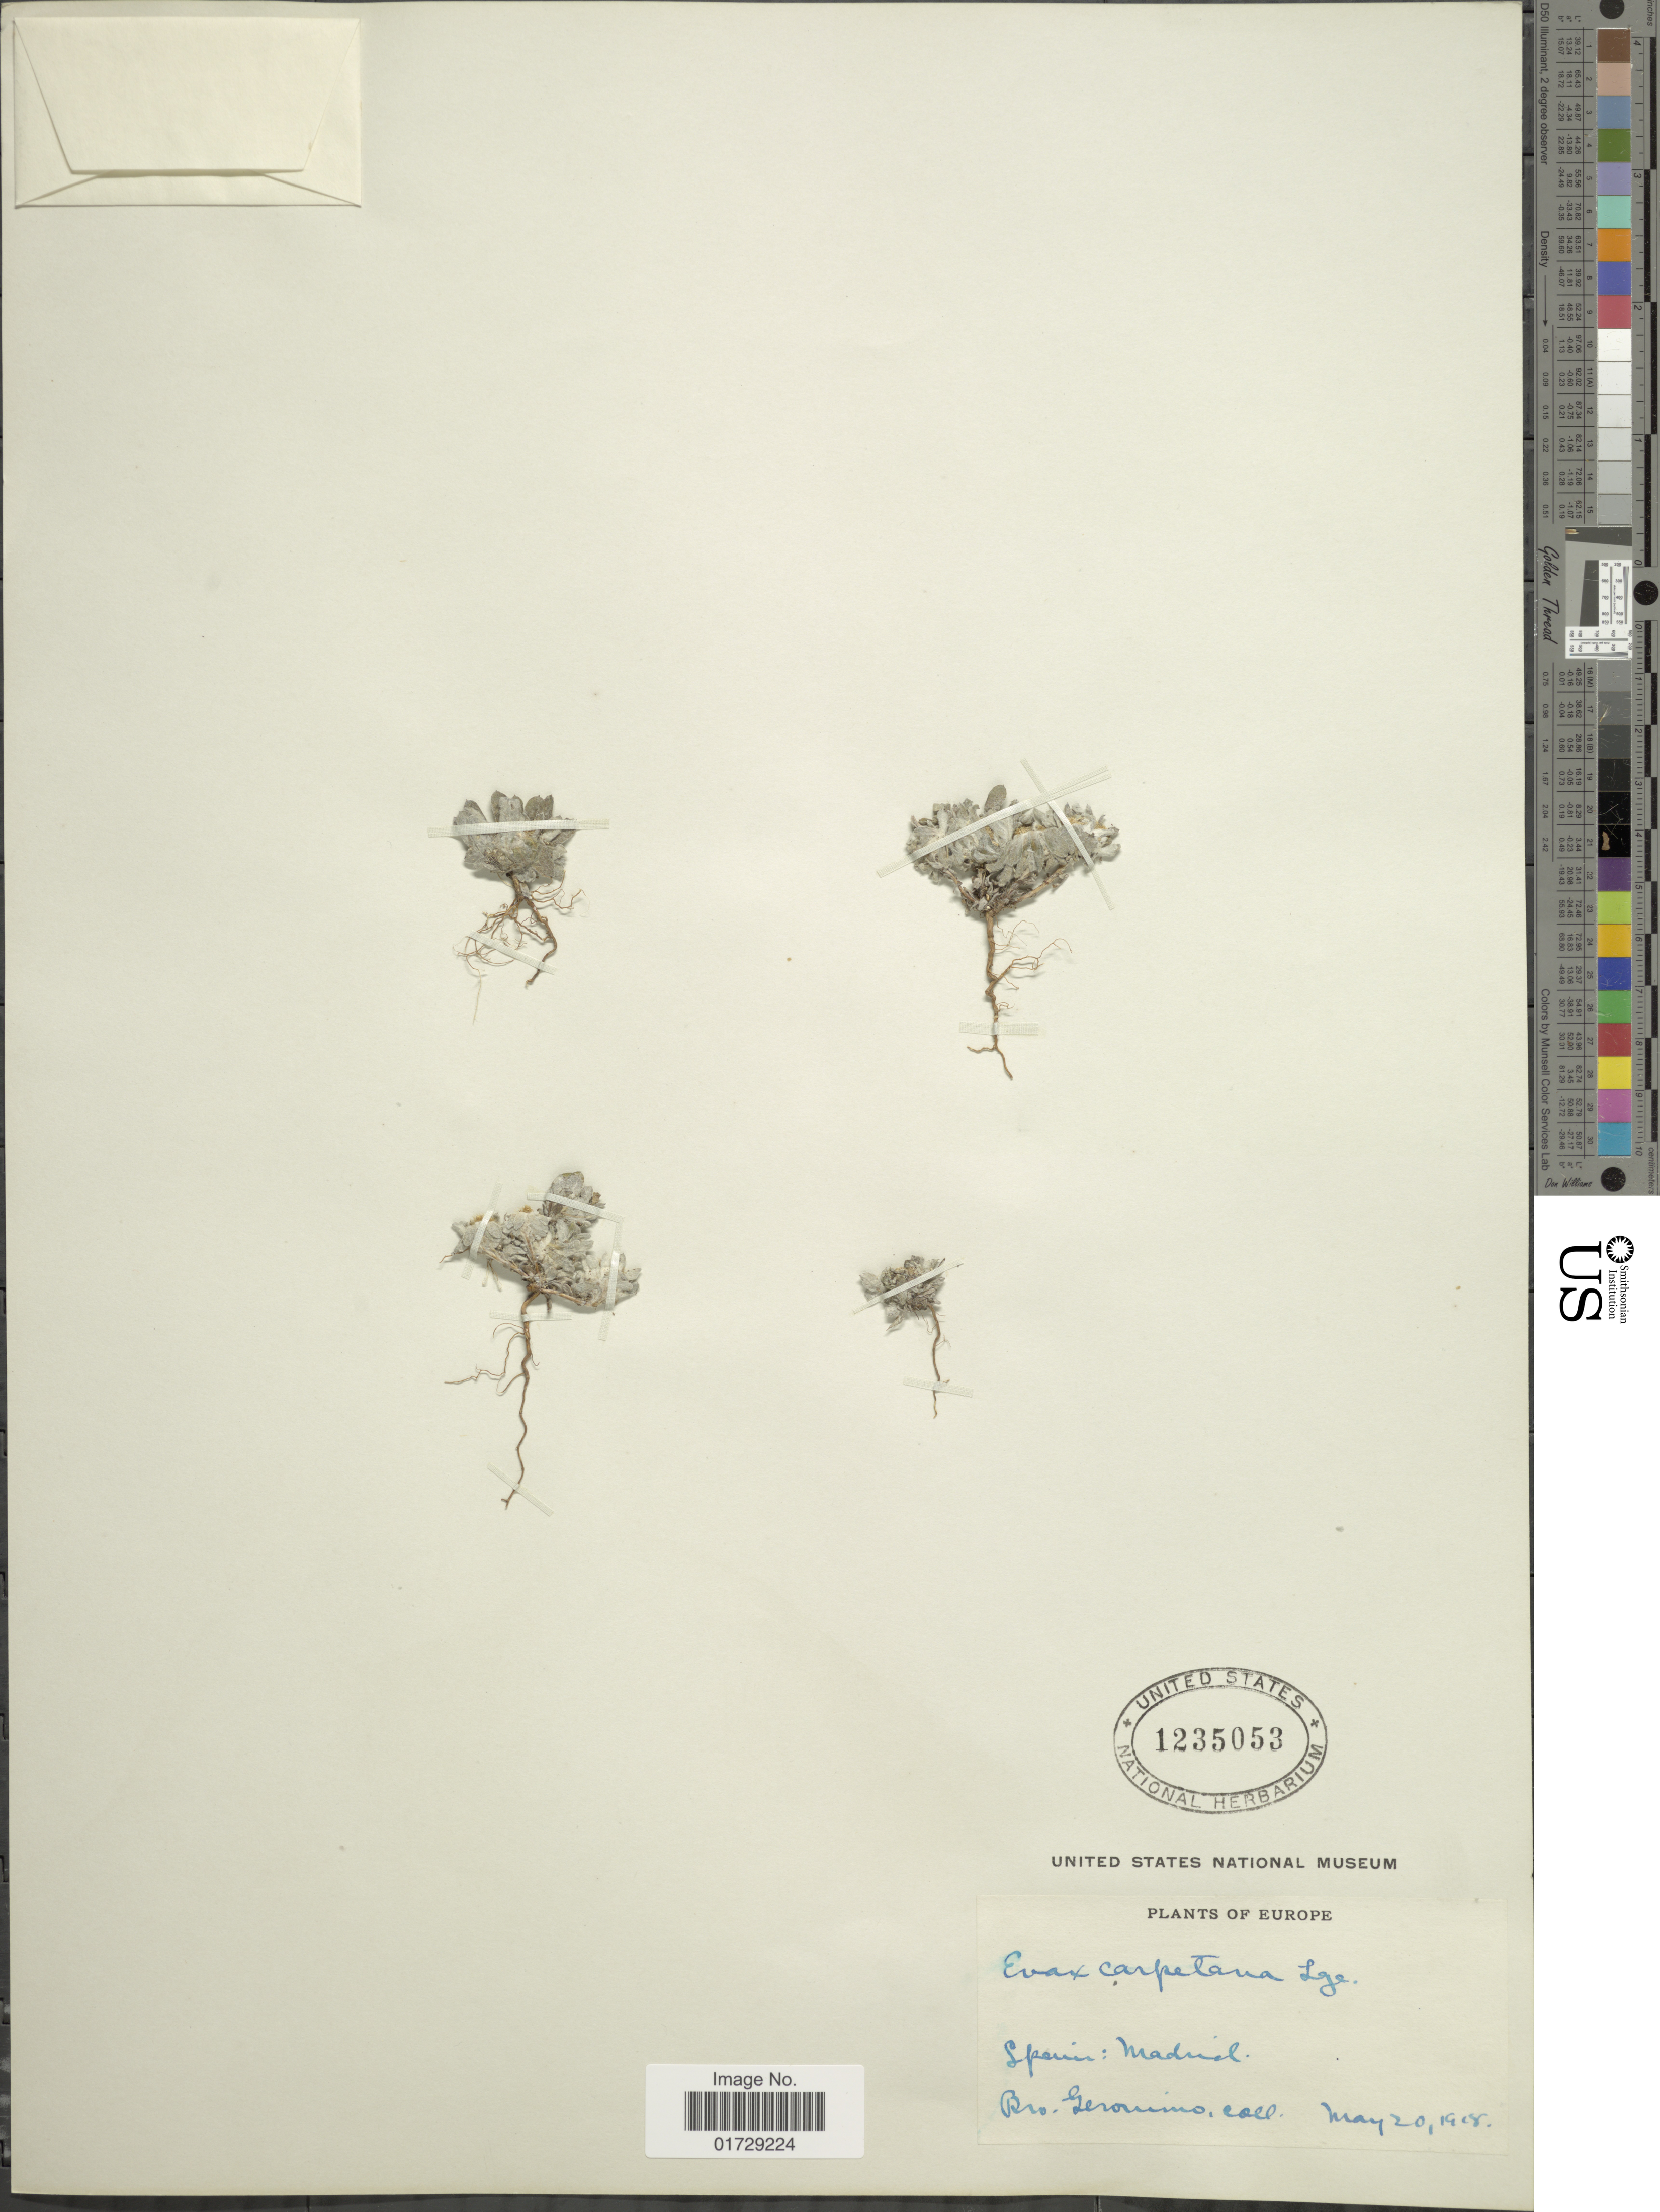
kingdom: Plantae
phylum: Tracheophyta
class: Magnoliopsida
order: Asterales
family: Asteraceae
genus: Evax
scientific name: Evax carpetana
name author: Lange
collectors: Geronimo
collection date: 1918-05-20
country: Spain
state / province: Madrid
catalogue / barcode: US 1235053